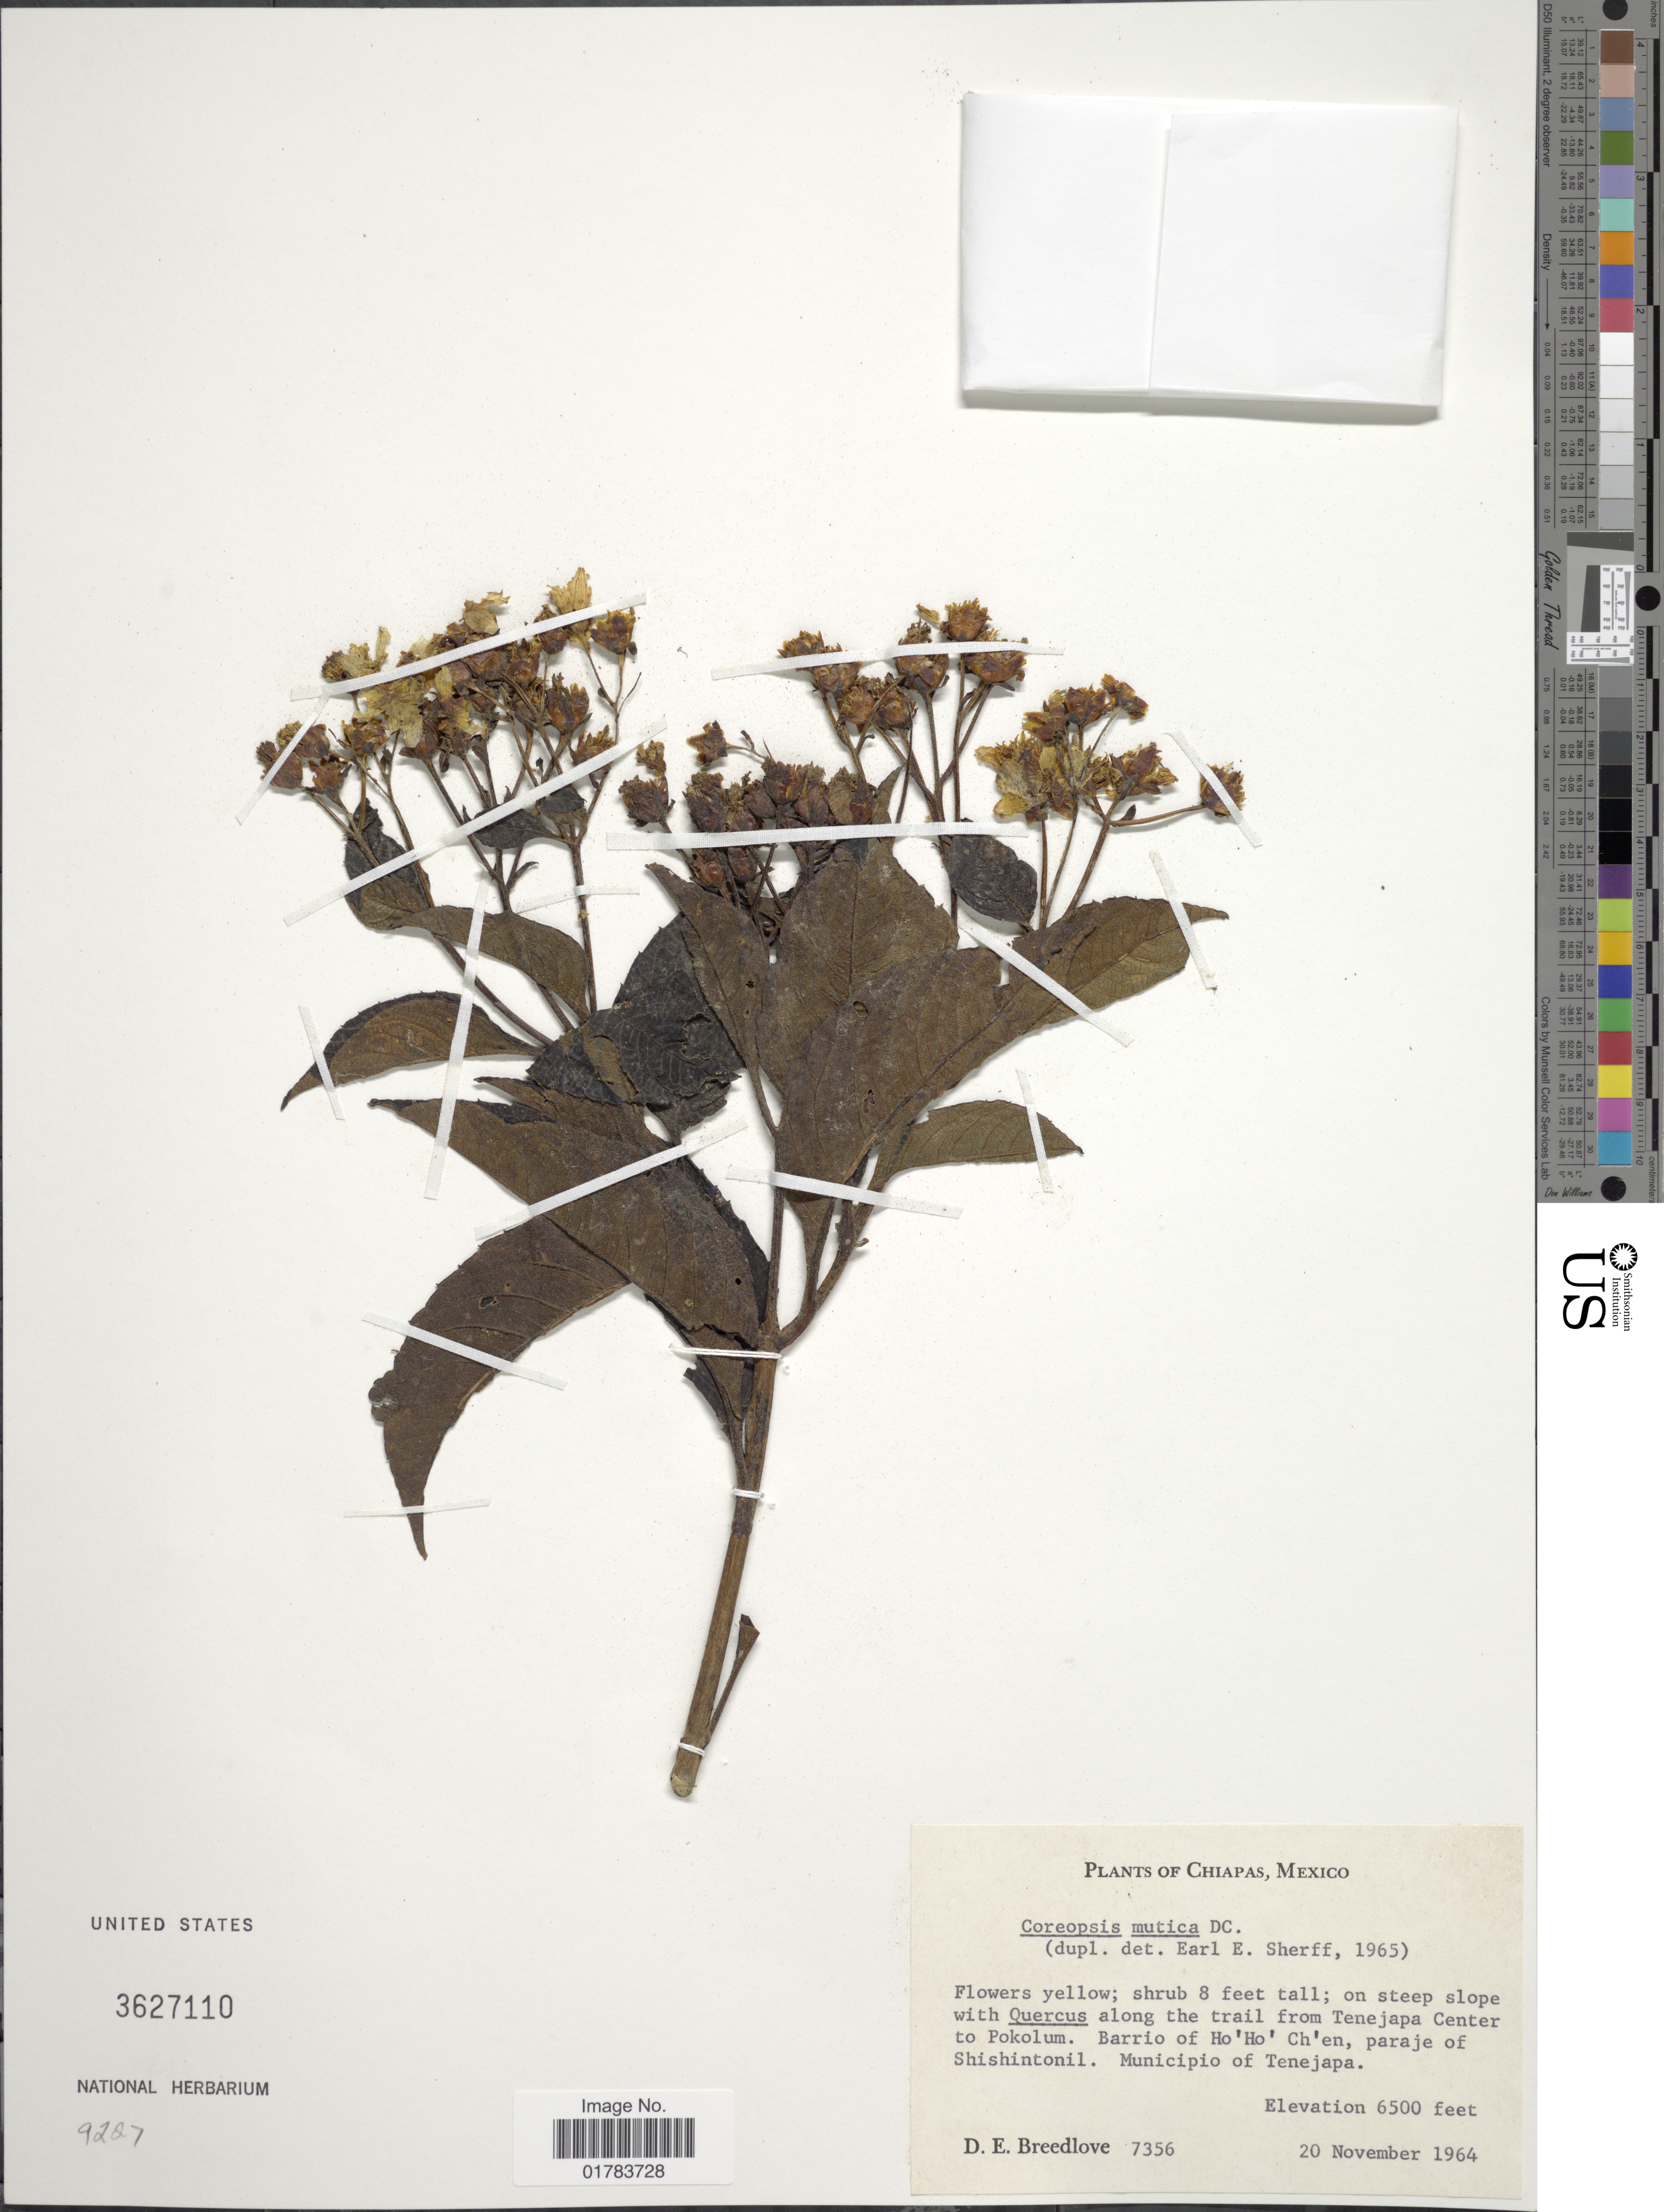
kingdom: Plantae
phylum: Tracheophyta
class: Magnoliopsida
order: Asterales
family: Asteraceae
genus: Coreopsis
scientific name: Coreopsis mutica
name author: DC.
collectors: D. E. Breedlove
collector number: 7356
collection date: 1964-11-20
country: Mexico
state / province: Chiapas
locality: Along the trail from Tenejapa Center to Pokolum. Barrio of Ho'Ho' Ch' en, paraje of Shishintonil, Municipio of Tenejapa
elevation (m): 1981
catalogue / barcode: US 3627110